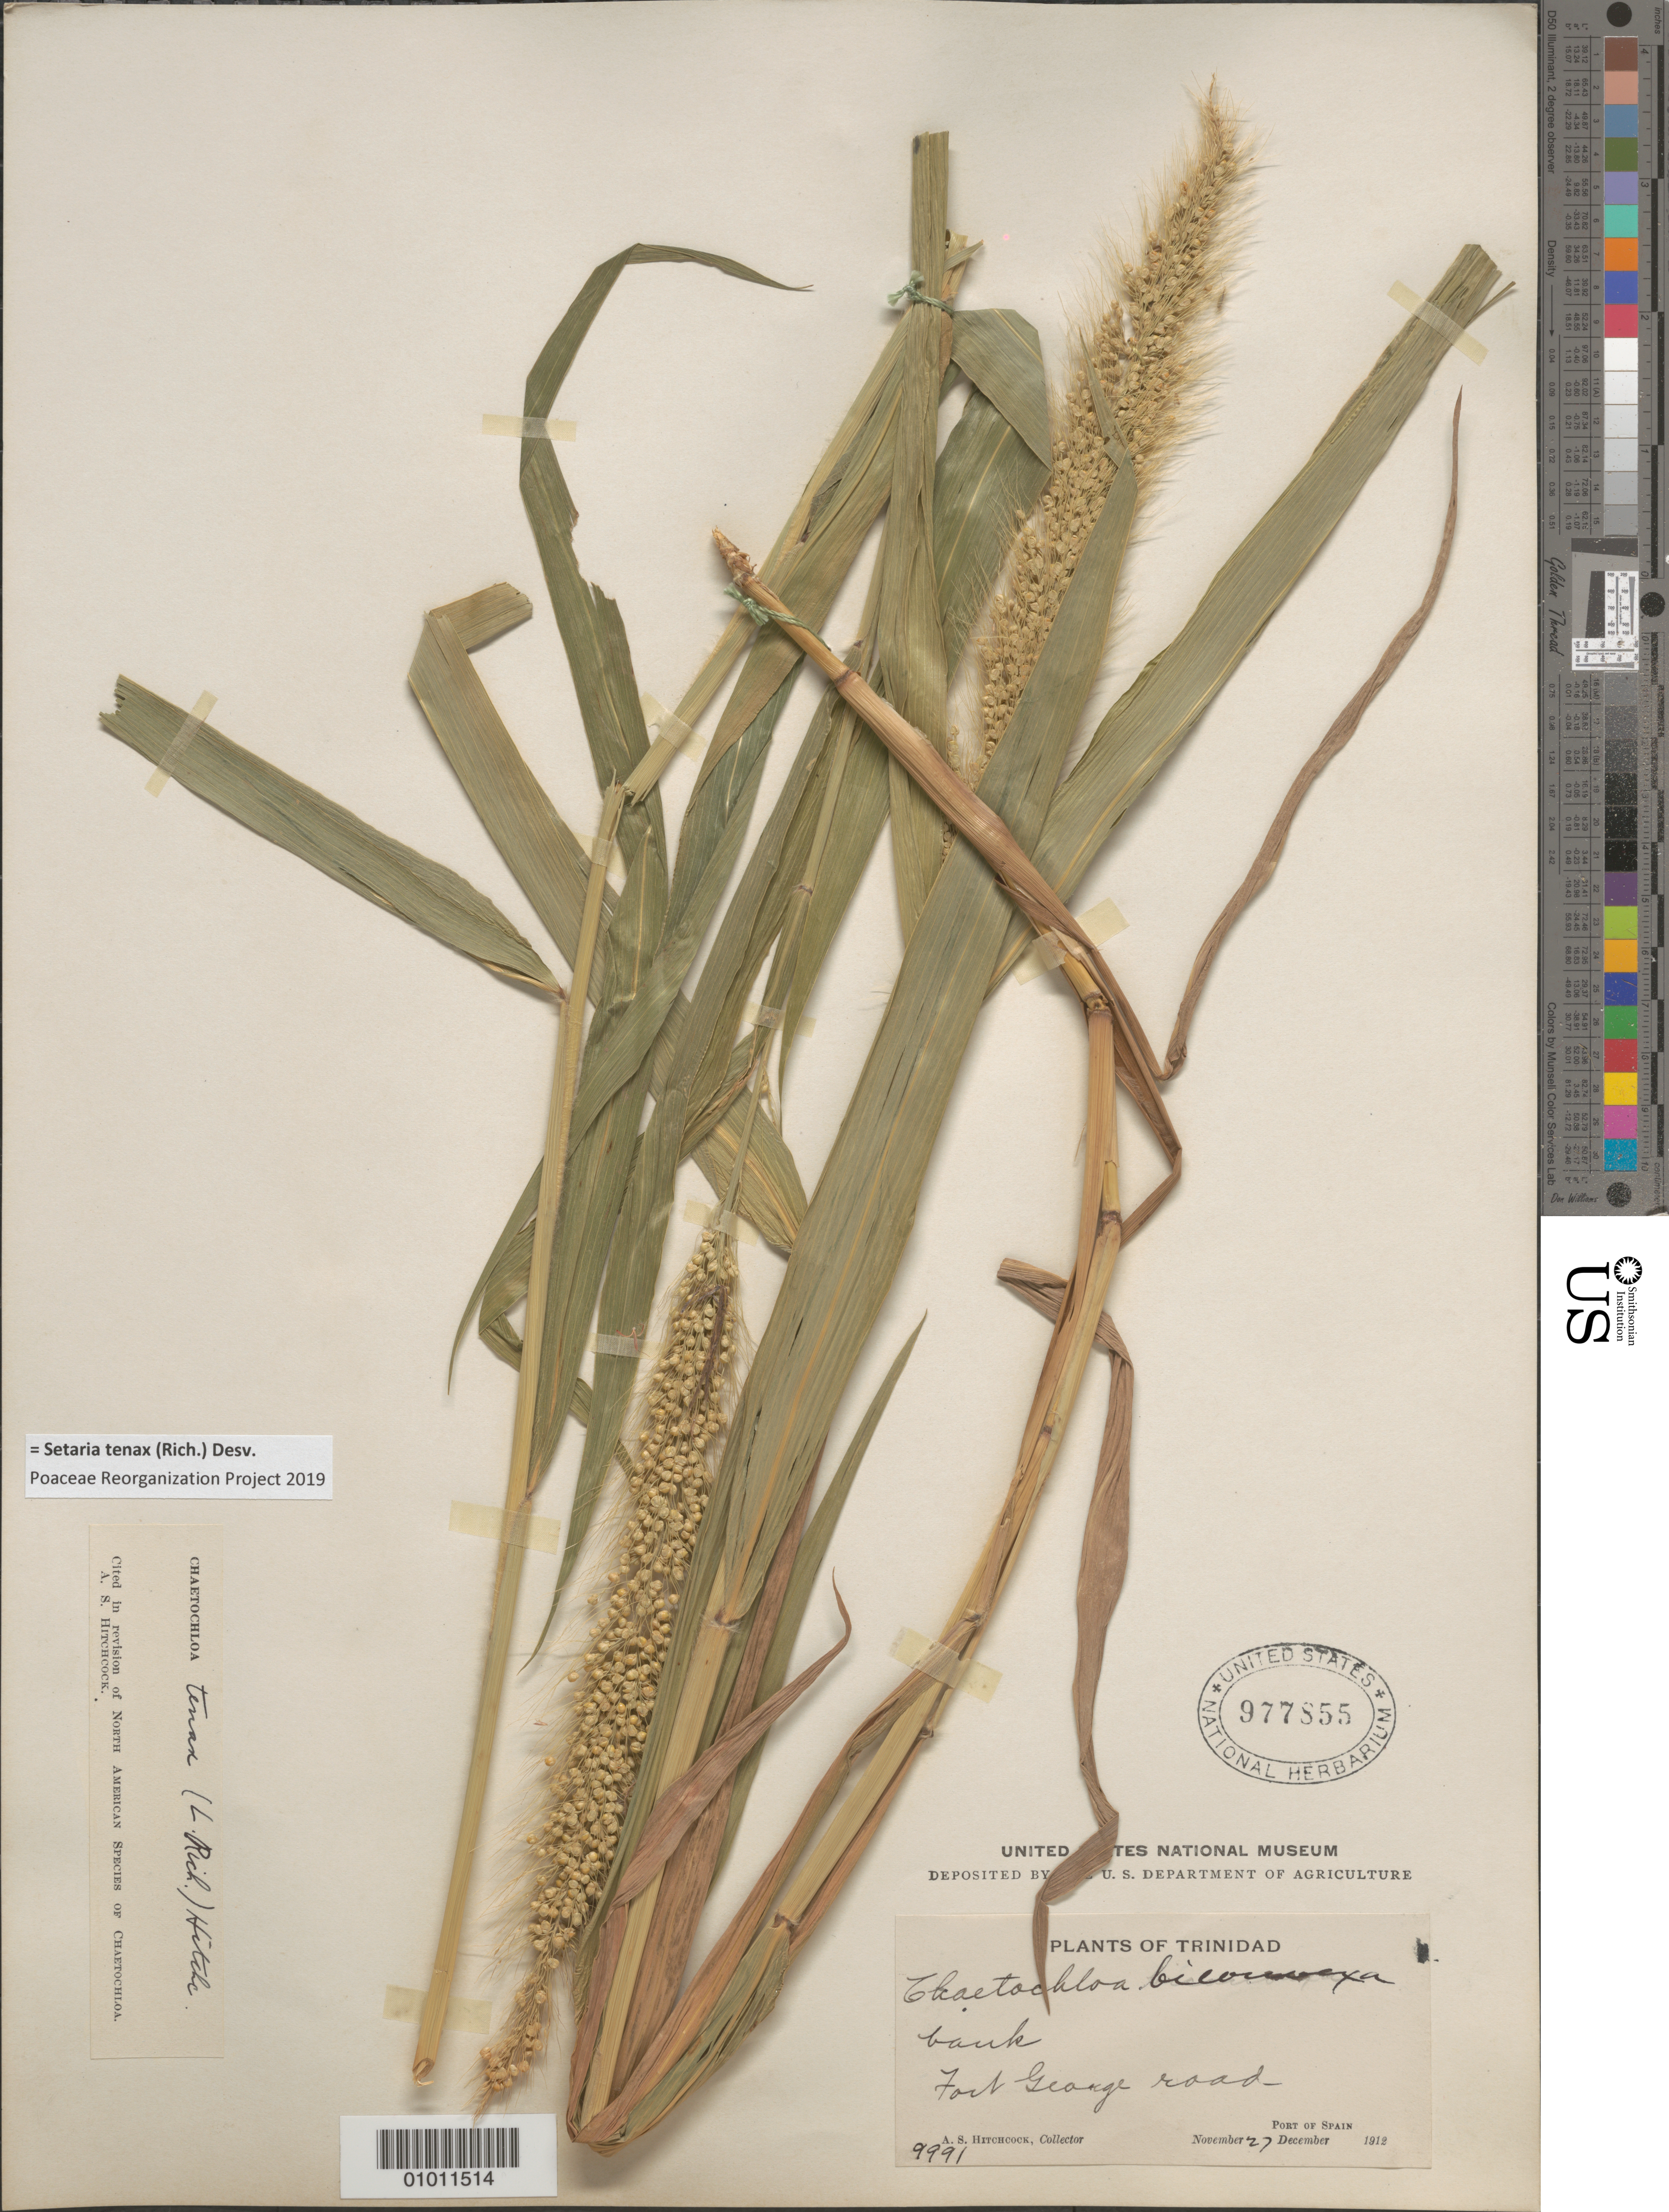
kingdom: Plantae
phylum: Tracheophyta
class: Liliopsida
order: Poales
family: Poaceae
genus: Setaria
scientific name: Setaria tenax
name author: (Rich.) Desv.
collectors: A. S. Hitchcock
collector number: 9991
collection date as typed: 27 Nov 1912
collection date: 1912-11-27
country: Trinidad and Tobago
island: Trinidad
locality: Bank, Fort George Road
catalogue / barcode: US 977855